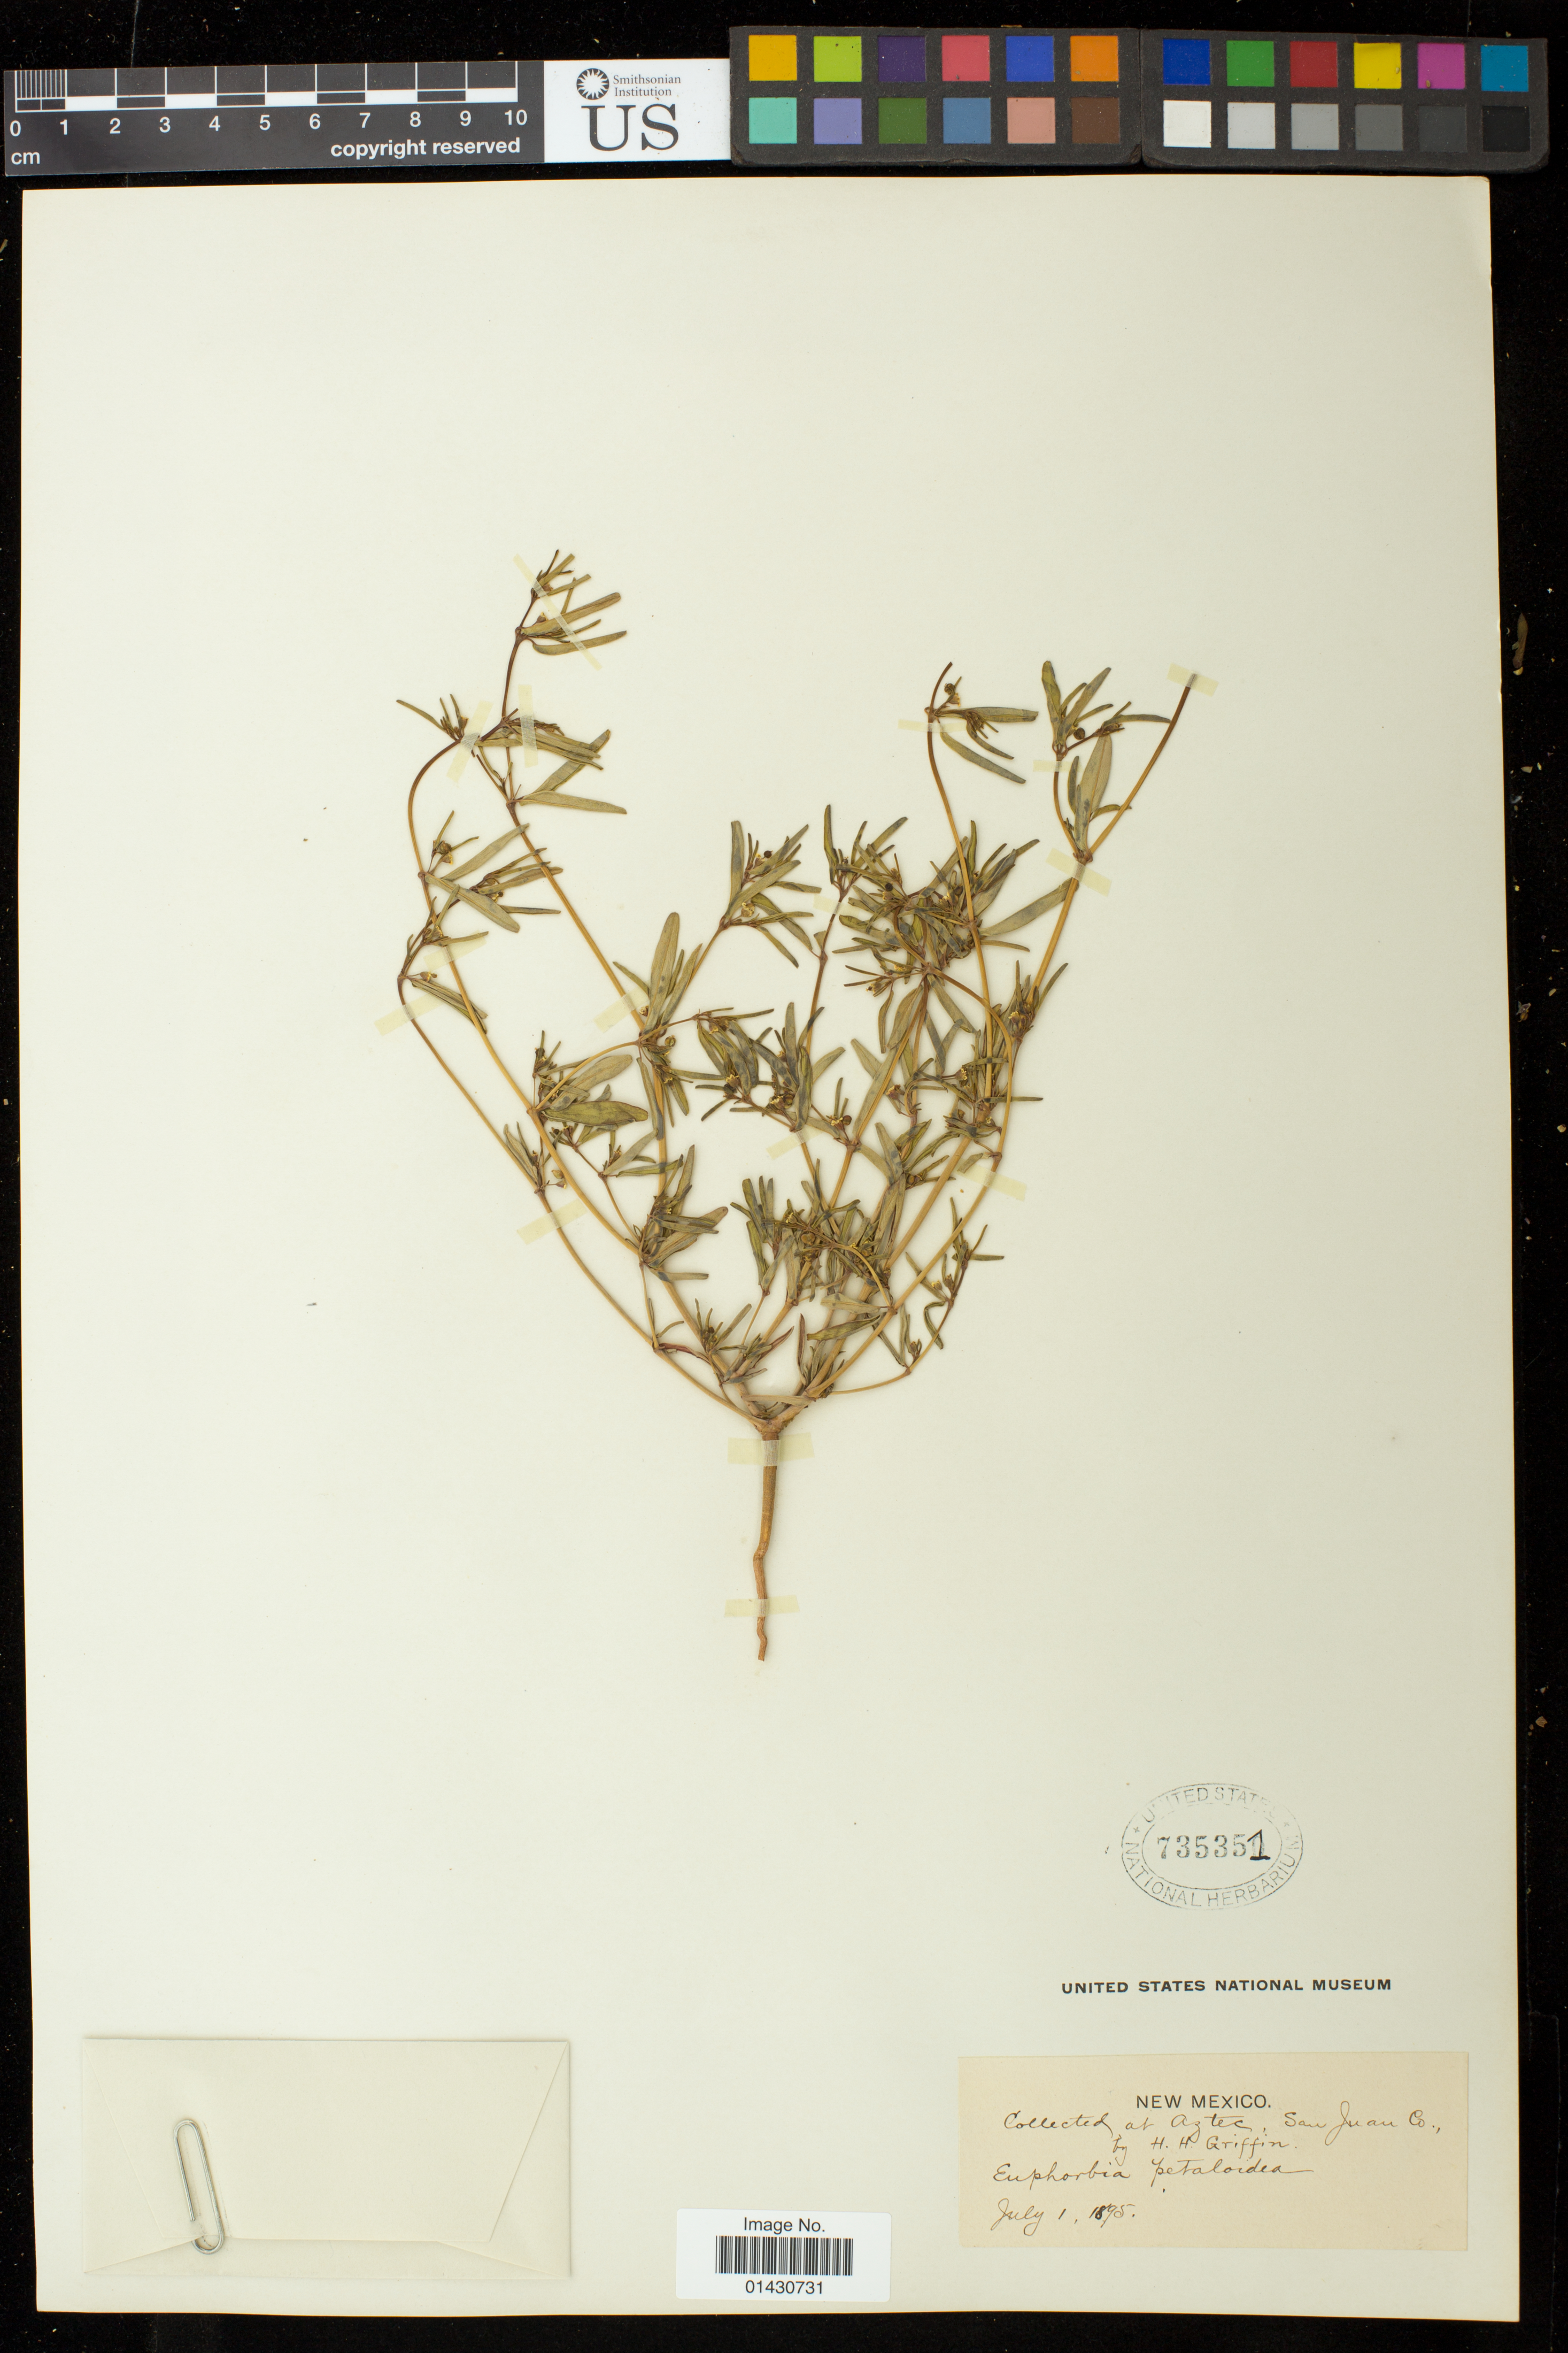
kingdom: Plantae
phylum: Tracheophyta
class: Magnoliopsida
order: Malpighiales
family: Euphorbiaceae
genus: Euphorbia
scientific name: Euphorbia missurica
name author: Raf.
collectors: H. Griffin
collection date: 1895-07-01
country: United States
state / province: New Mexico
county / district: San Juan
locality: Aztec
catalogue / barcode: US 735351